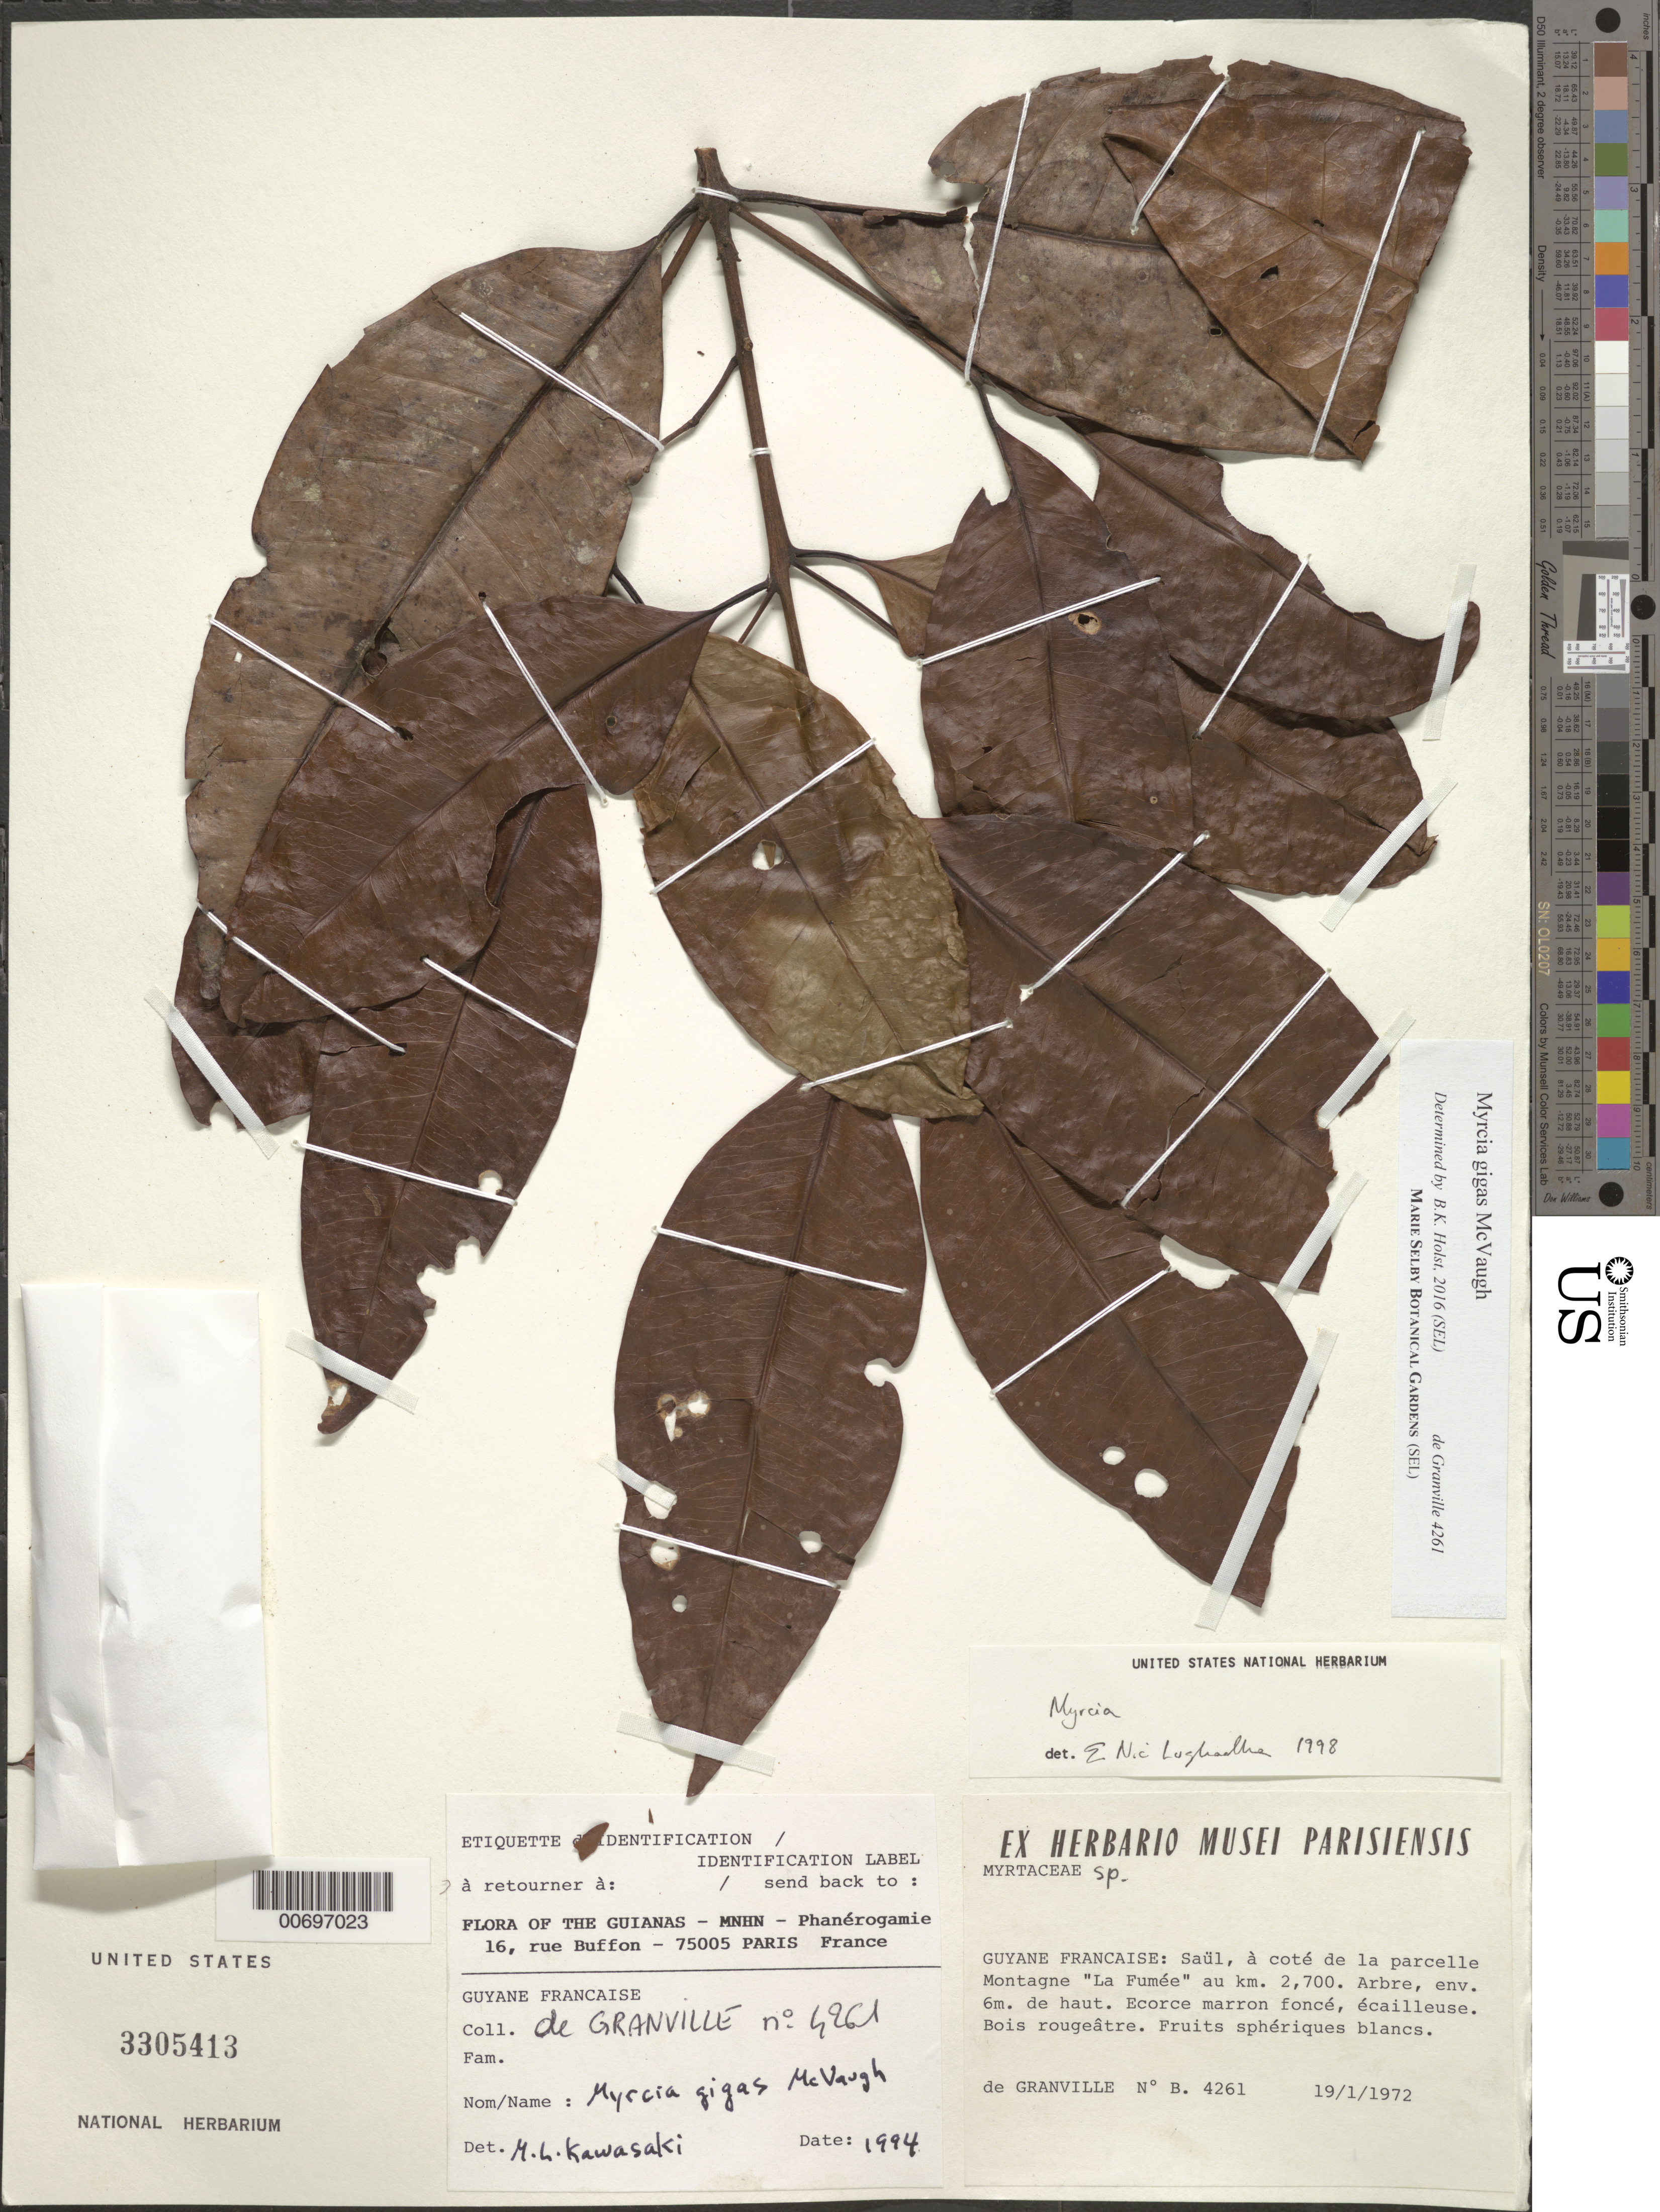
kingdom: Plantae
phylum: Tracheophyta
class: Magnoliopsida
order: Myrtales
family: Myrtaceae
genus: Myrcia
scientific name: Myrcia gigas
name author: McVaugh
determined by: Holst, Bruce K.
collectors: J.-J. de Granville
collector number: B 4261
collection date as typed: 19-Jan-72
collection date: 1972-01-19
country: French Guiana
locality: Saül, à coté de la parcelle Montagne "La Fumée" au km 2.7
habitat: Forêt primaire (from AUBLET2)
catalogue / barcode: US 3305413